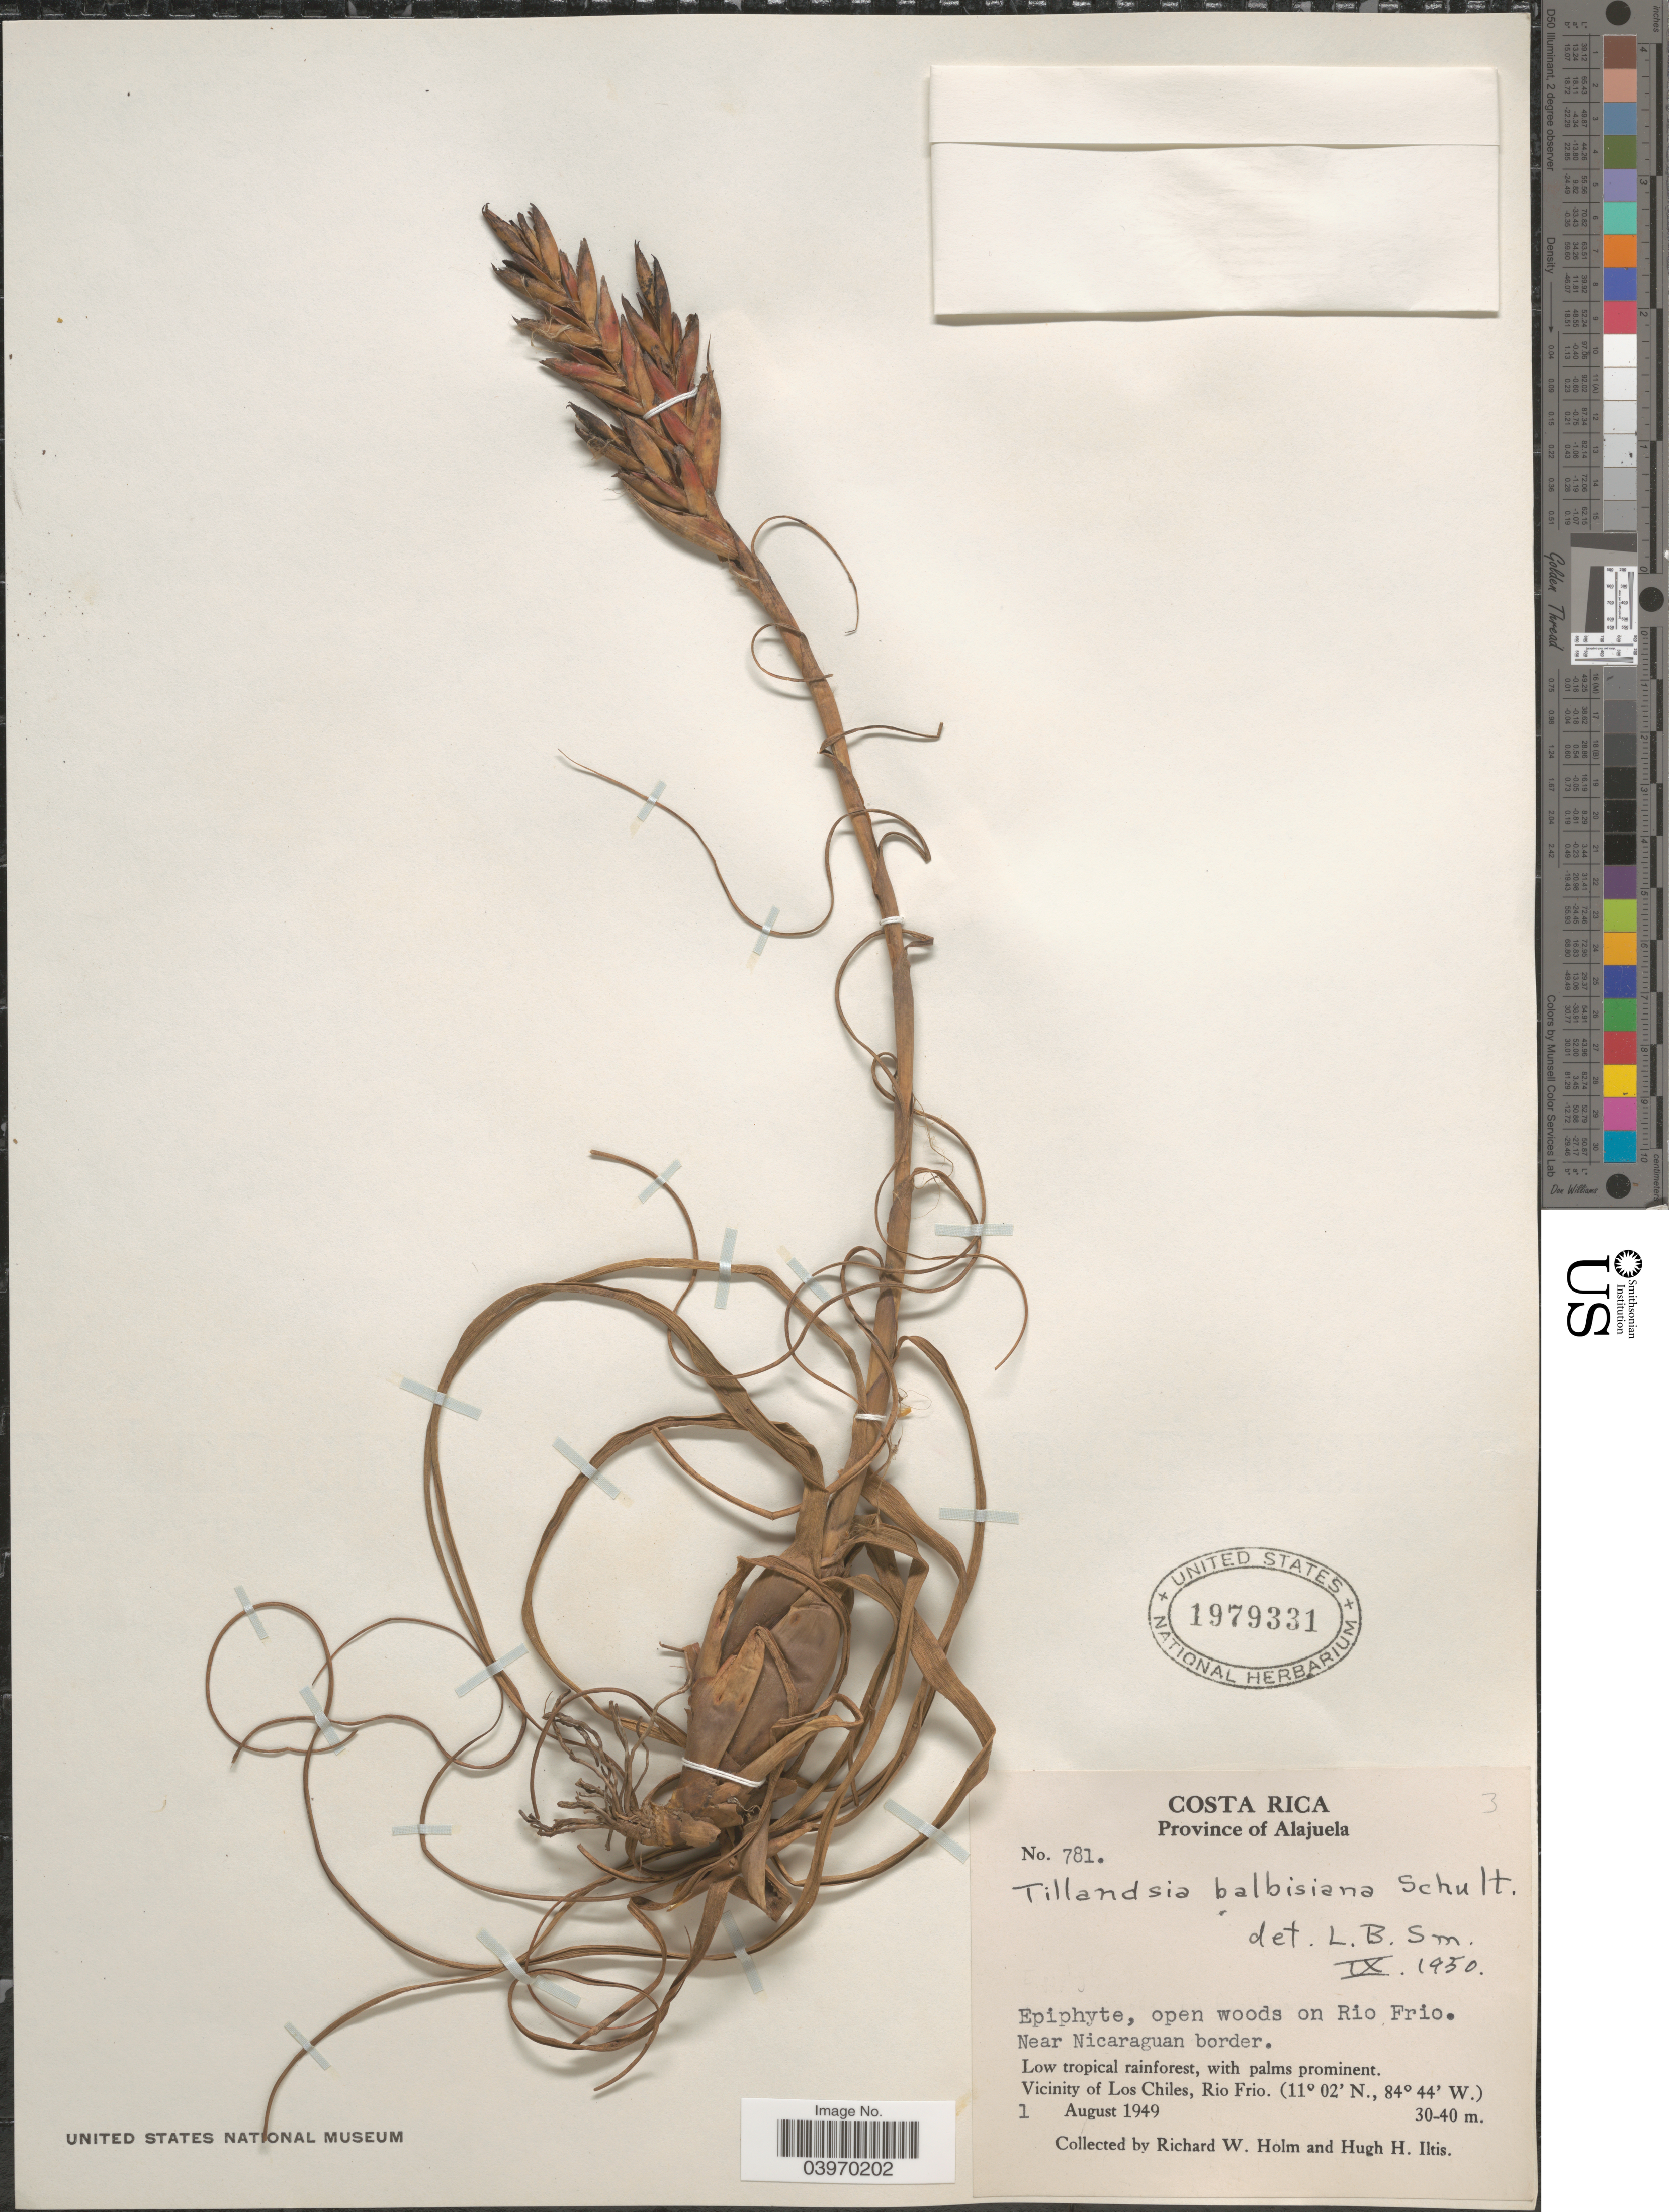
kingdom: Plantae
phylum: Tracheophyta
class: Liliopsida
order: Poales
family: Bromeliaceae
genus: Tillandsia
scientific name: Tillandsia balbisiana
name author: Schult. f.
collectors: R. W. Holm & H. H. Iltis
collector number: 781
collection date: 1949-08-01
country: Costa Rica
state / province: Alajuela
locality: Open woods on Rio Frio. Near Nicaraguan border. Vicinity of Los Chiles, Rio Frio.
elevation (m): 30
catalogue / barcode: US 1979331